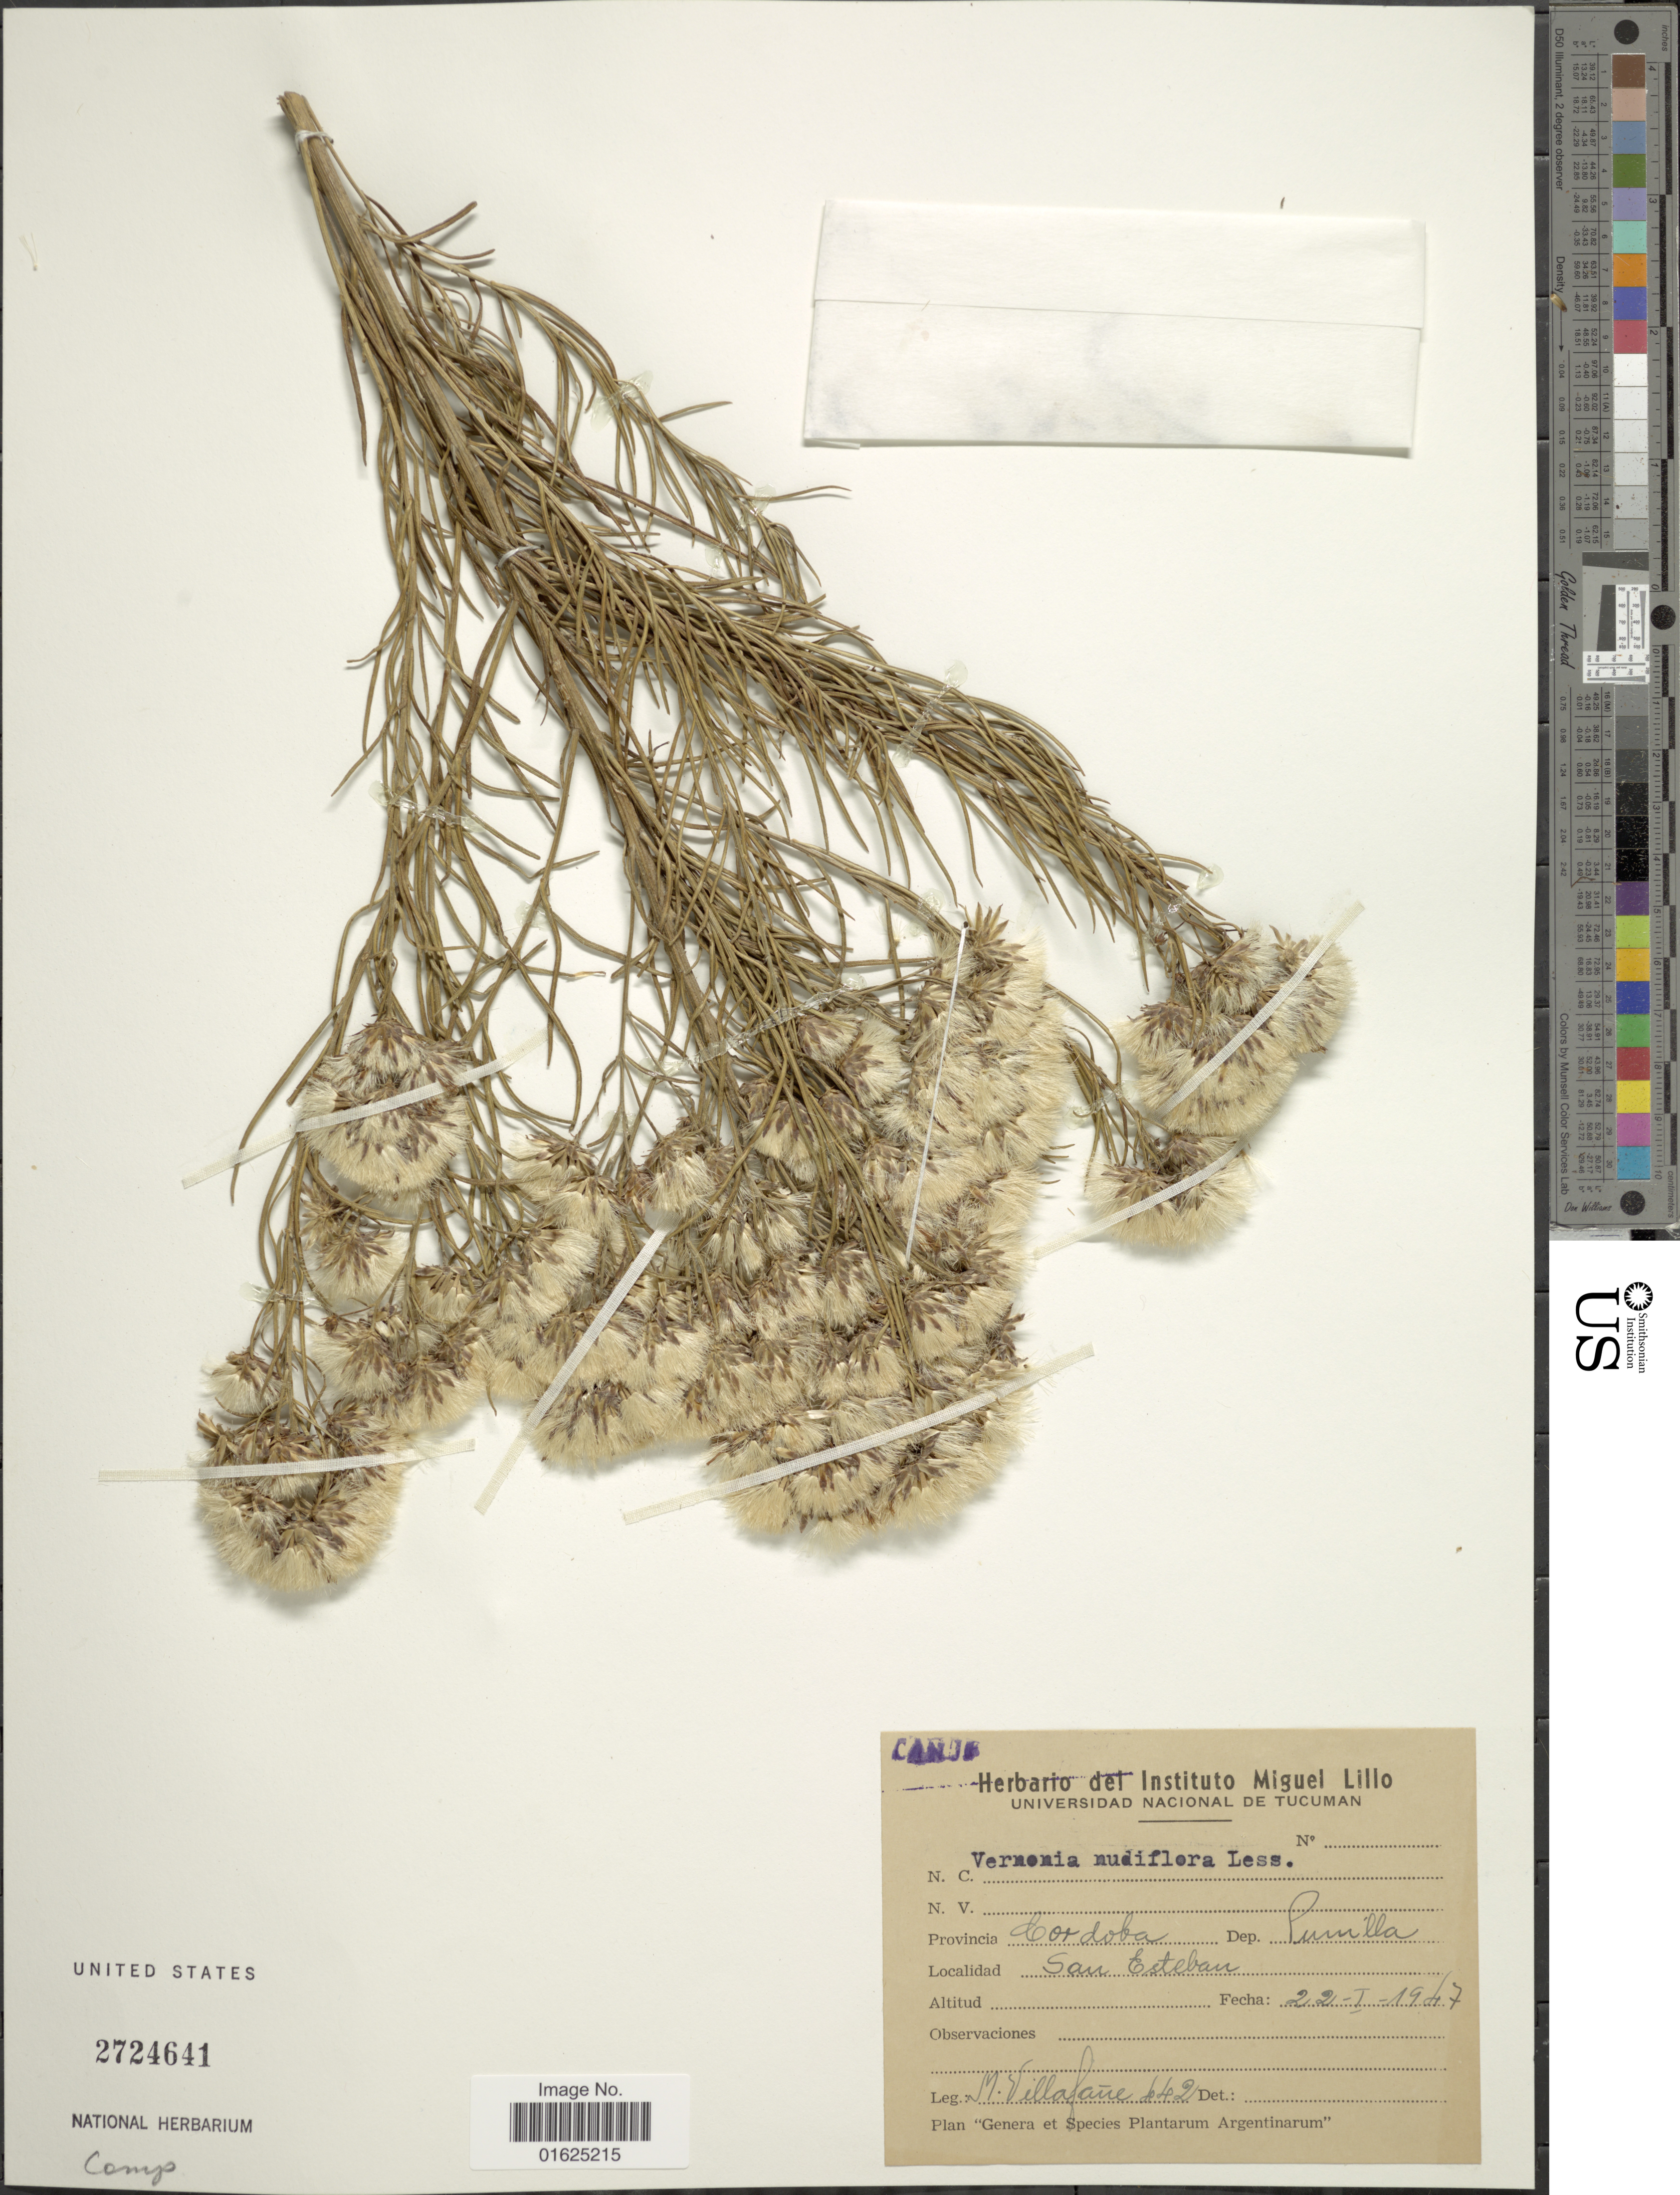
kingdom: Plantae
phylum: Tracheophyta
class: Magnoliopsida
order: Asterales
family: Asteraceae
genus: Vernonanthura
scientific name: Vernonanthura nudiflora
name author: (Less.) H. Rob.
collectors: M. Villafane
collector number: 442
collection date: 1947-01-22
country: Argentina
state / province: Cordoba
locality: Province Cordoba, Dep. Punilla, San Esteban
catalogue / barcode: US 2724641